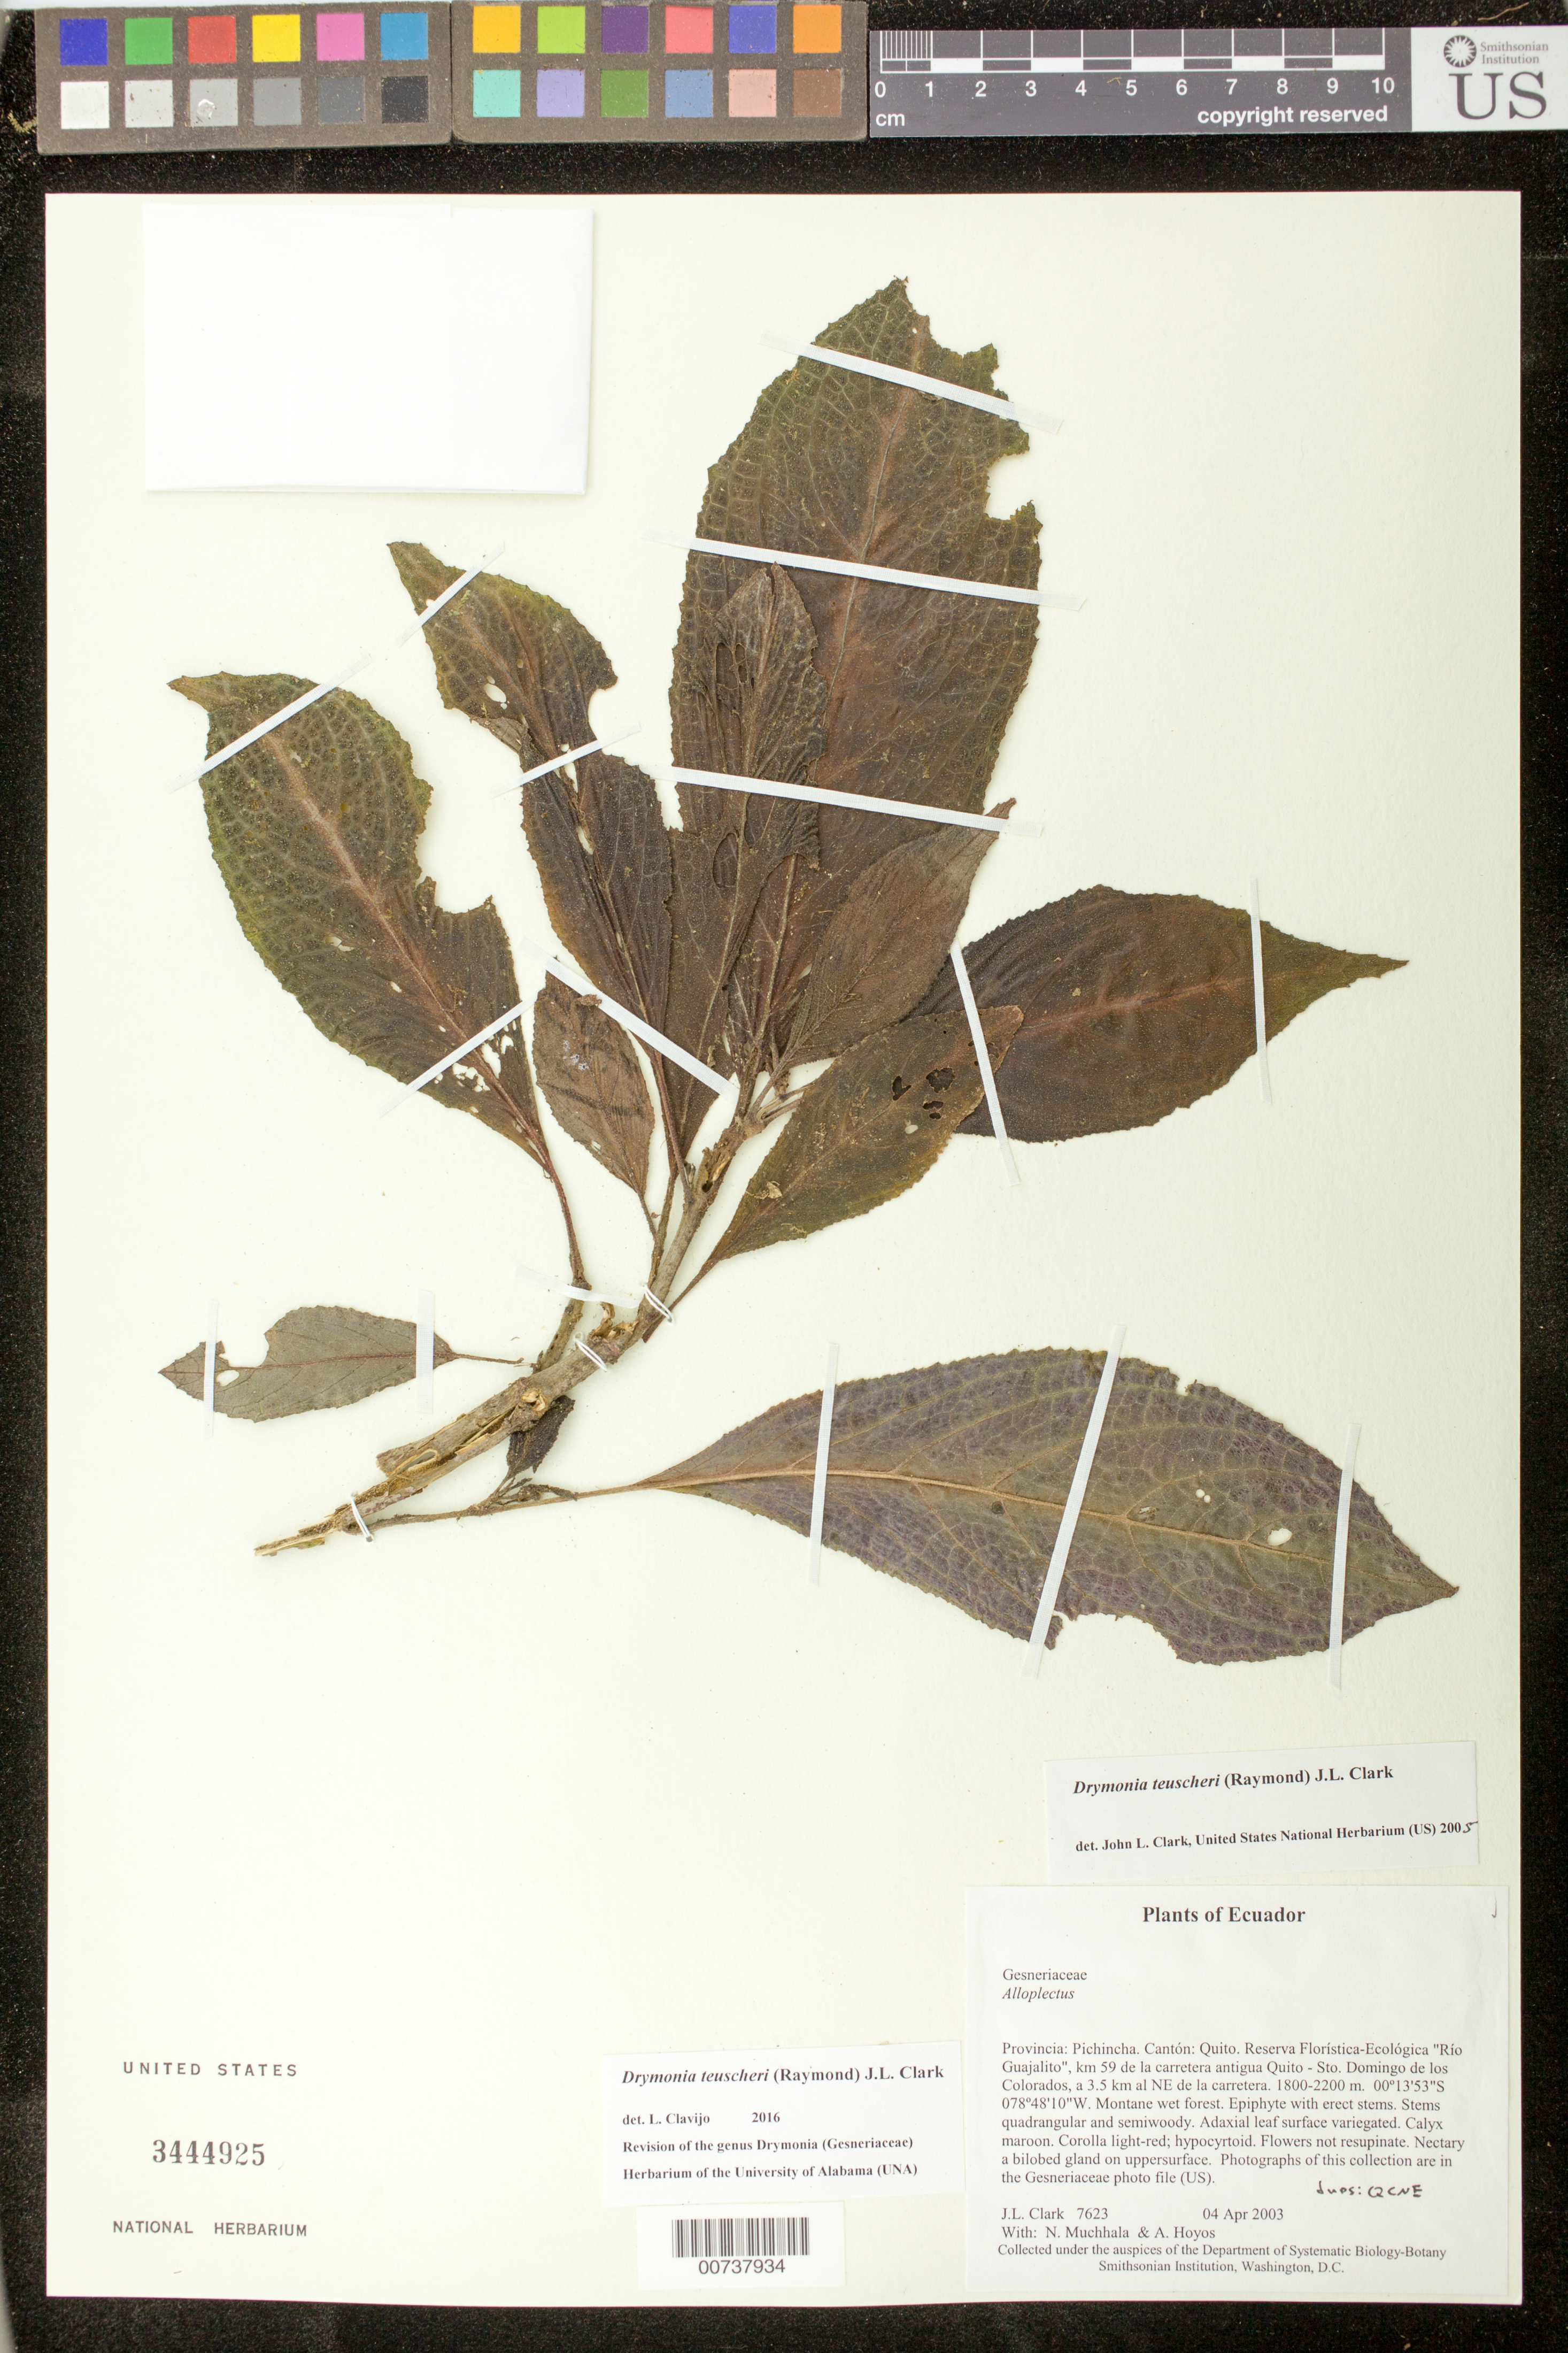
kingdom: Plantae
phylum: Tracheophyta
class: Magnoliopsida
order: Lamiales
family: Gesneriaceae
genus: Drymonia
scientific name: Drymonia collegarum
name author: J.L. Clark & J.R. Clark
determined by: Clark, J. L.; Clark, J. R.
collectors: J. L. Clark, N. Muchhala & A. Hoyos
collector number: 7623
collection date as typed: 04 Apr 2003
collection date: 2003-04-04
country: Ecuador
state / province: Pichincha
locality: Quito. Reserva Florística-Ecológica "Río Guajalito", km 59 de la carretera antigua Quito - Sto. Domingo de los Colorados, a 3.5 km al NE de la carretera.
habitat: Montane wet forest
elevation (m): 1800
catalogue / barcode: US 3444925